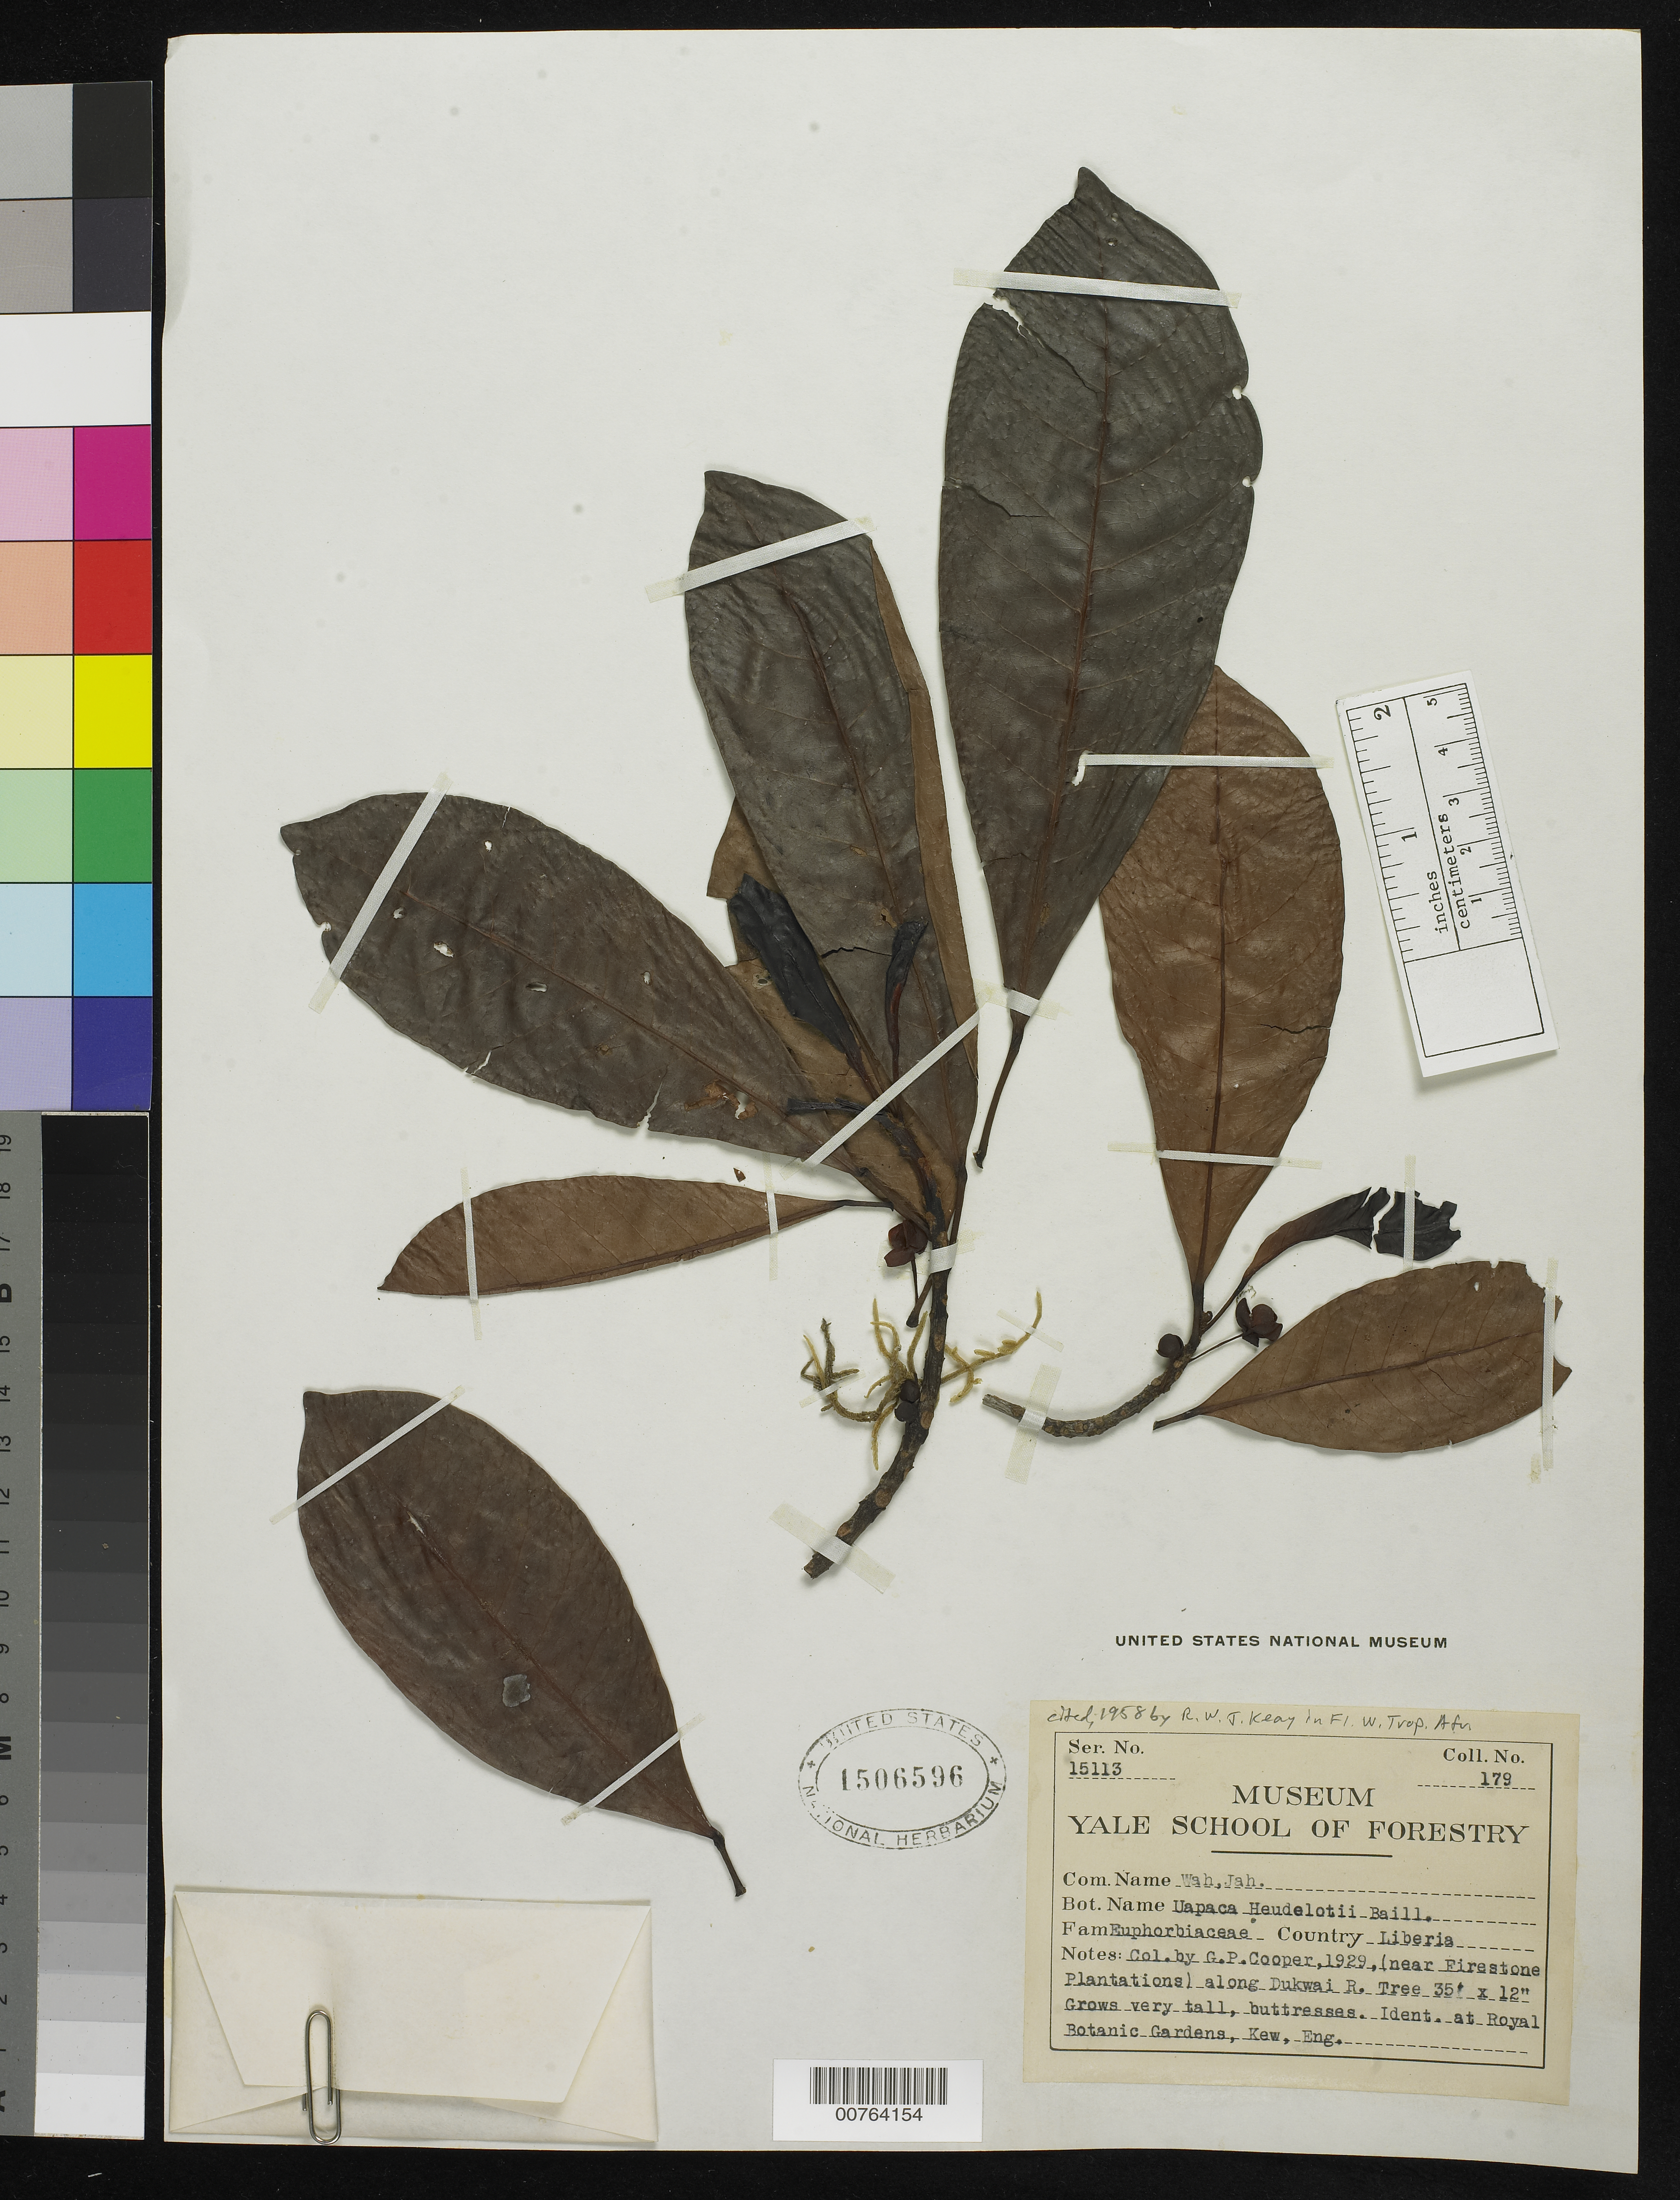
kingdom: Plantae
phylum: Tracheophyta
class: Magnoliopsida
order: Malpighiales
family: Phyllanthaceae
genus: Uapaca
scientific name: Uapaca heudelotii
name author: Baill.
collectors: G. Cooper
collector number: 179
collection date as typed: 1929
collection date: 1929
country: Liberia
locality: (near Firestone Plantations) along Dukwai River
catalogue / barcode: US 1506596